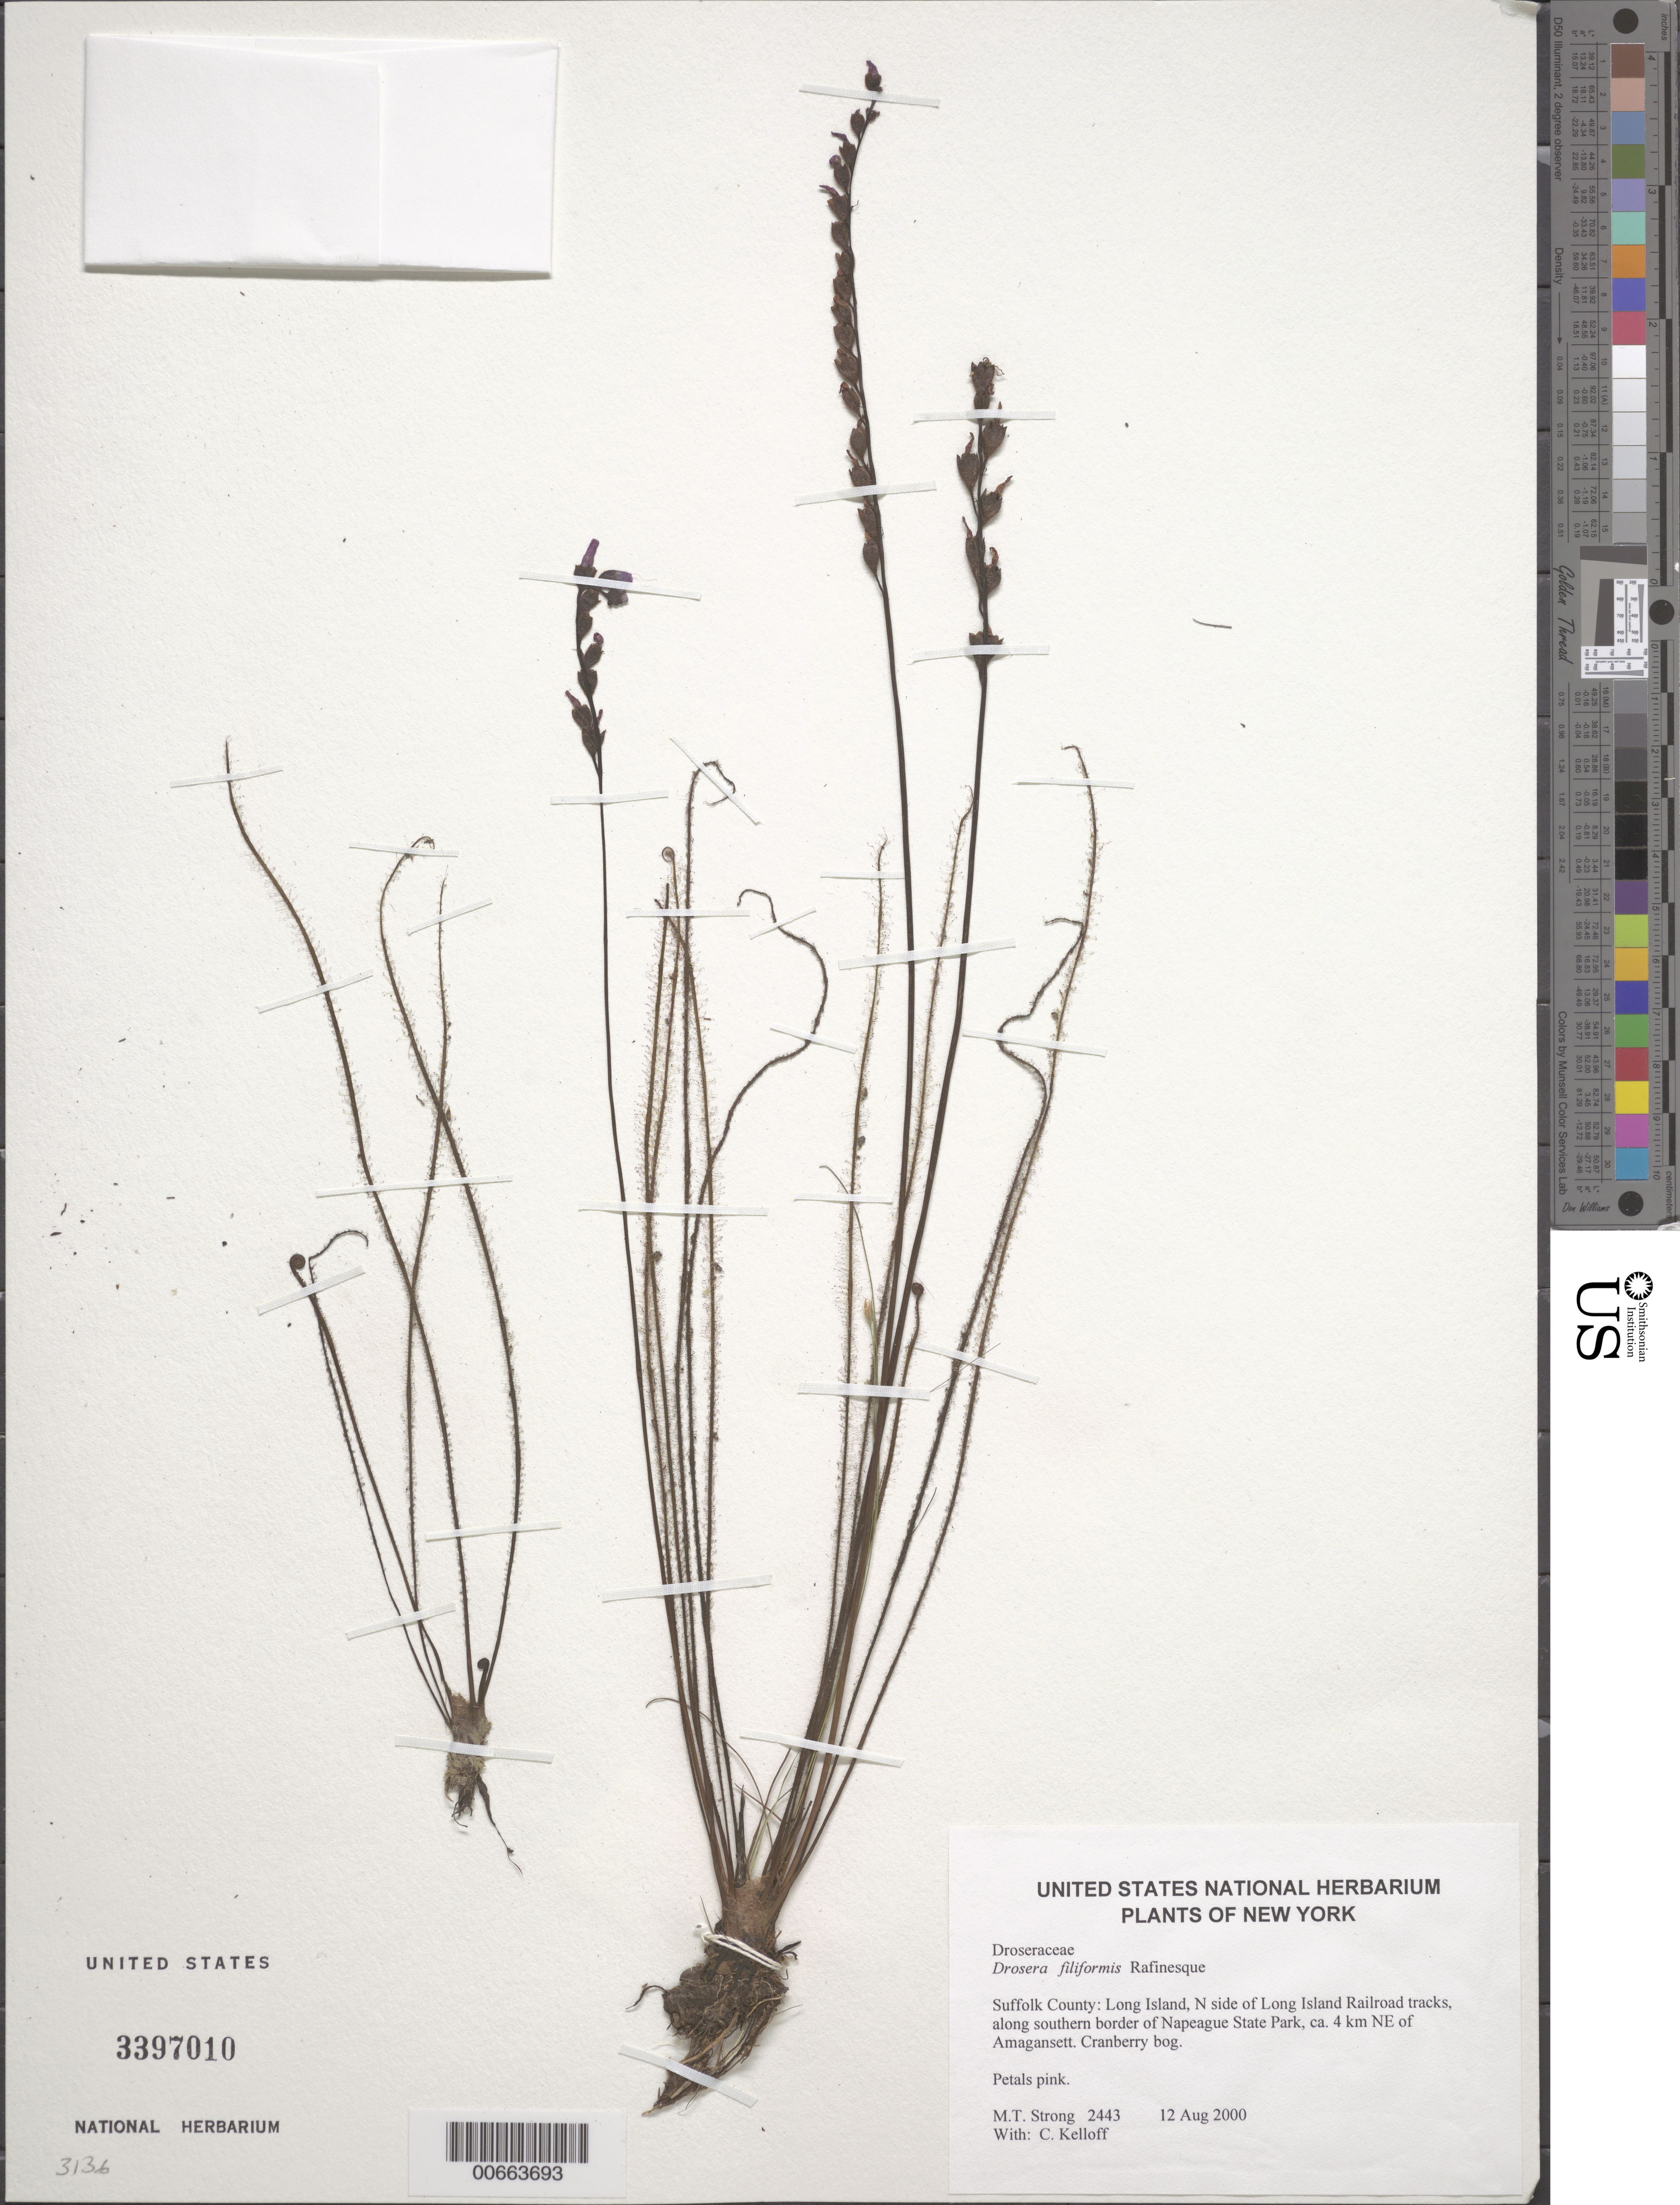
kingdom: Plantae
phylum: Tracheophyta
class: Magnoliopsida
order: Caryophyllales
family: Droseraceae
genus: Drosera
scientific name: Drosera filiformis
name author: Raf.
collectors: M. T. Strong & C. L. Kelloff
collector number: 2443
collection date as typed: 12 Aug 2000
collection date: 2000-08-12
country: United States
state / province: New York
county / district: Suffolk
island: Long Island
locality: N side of Long Island Railroad tracks, along southern border of Napeague State Park, ca. 4 km NE of Amagansett.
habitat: Cranberry bog.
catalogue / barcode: US 3397010